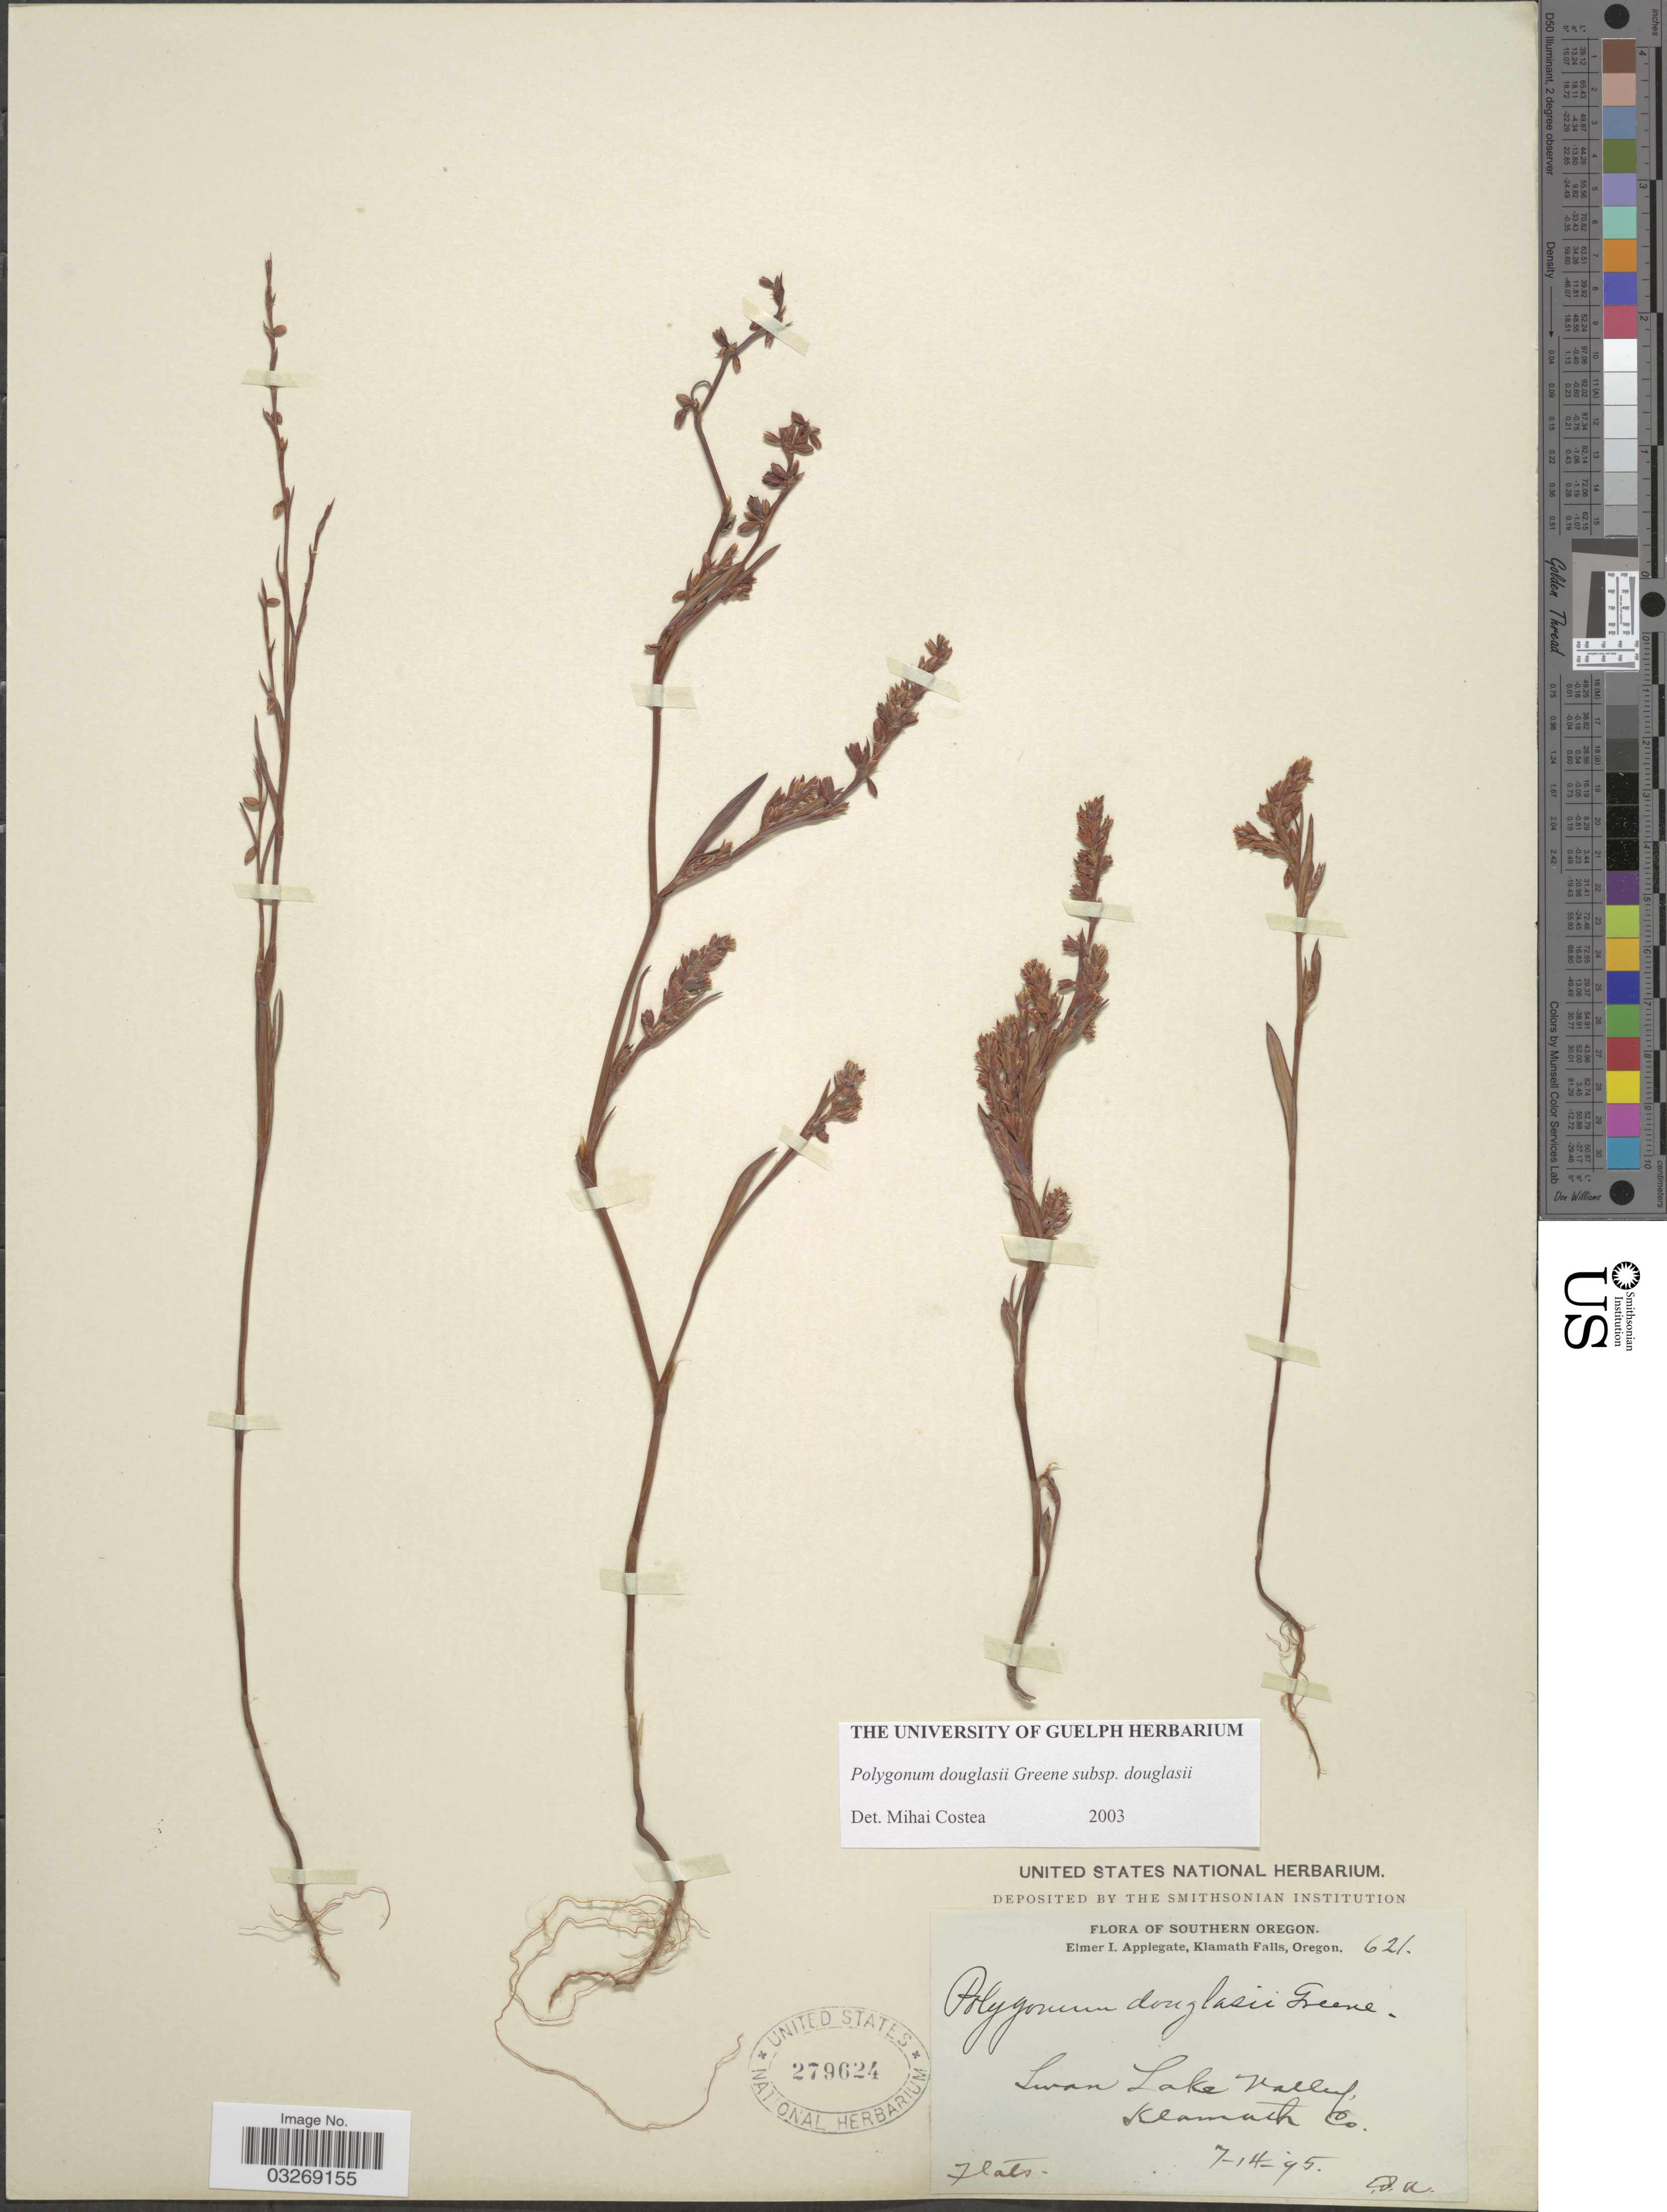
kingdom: Plantae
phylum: Tracheophyta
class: Magnoliopsida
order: Caryophyllales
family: Polygonaceae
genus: Polygonum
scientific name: Polygonum douglasii subsp. douglasii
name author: Greene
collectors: E. I. Applegate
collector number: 621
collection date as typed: Transcribed d/m/y: 14/7/95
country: United States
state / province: Oregon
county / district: Klamath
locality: Southern Oregon. Swan Lake Valley, Klamath Co.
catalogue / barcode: US 279624